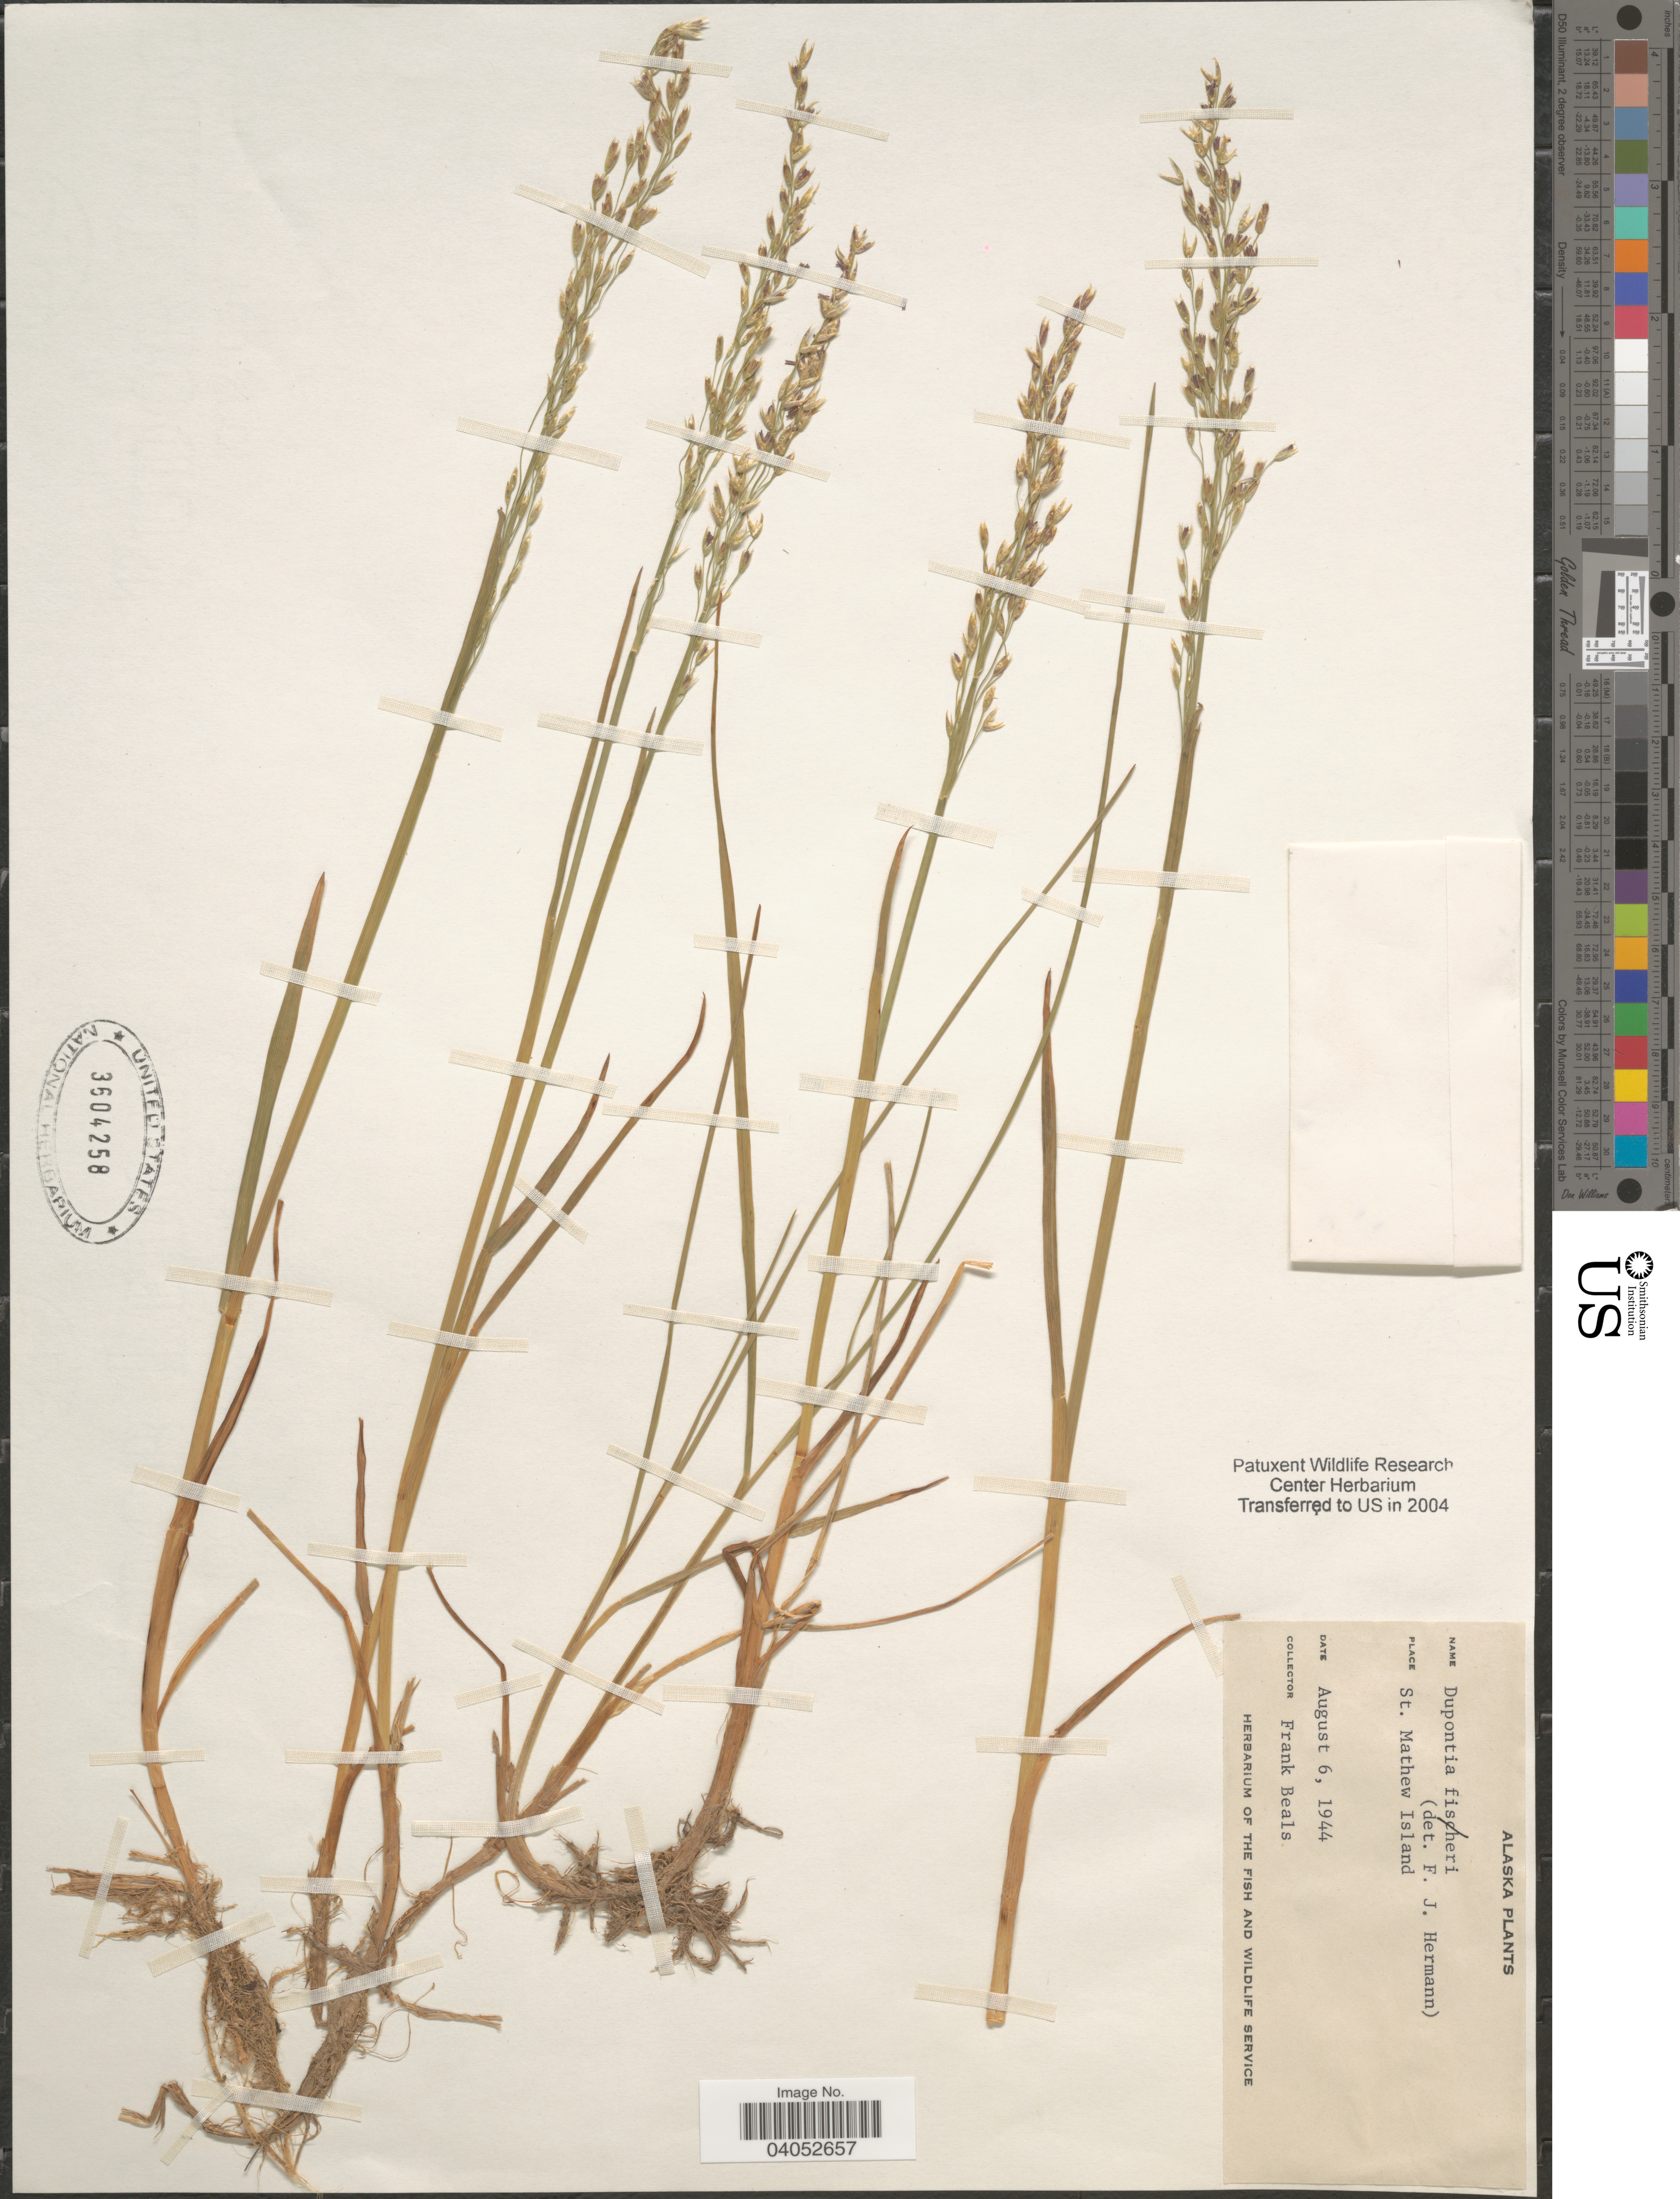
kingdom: Plantae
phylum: Tracheophyta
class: Liliopsida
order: Poales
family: Poaceae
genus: Dupontia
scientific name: Dupontia micrantha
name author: Holm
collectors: F. Beals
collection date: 1944-08-06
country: United States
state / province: Alaska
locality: St. Mathew Island.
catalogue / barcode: US 3604258